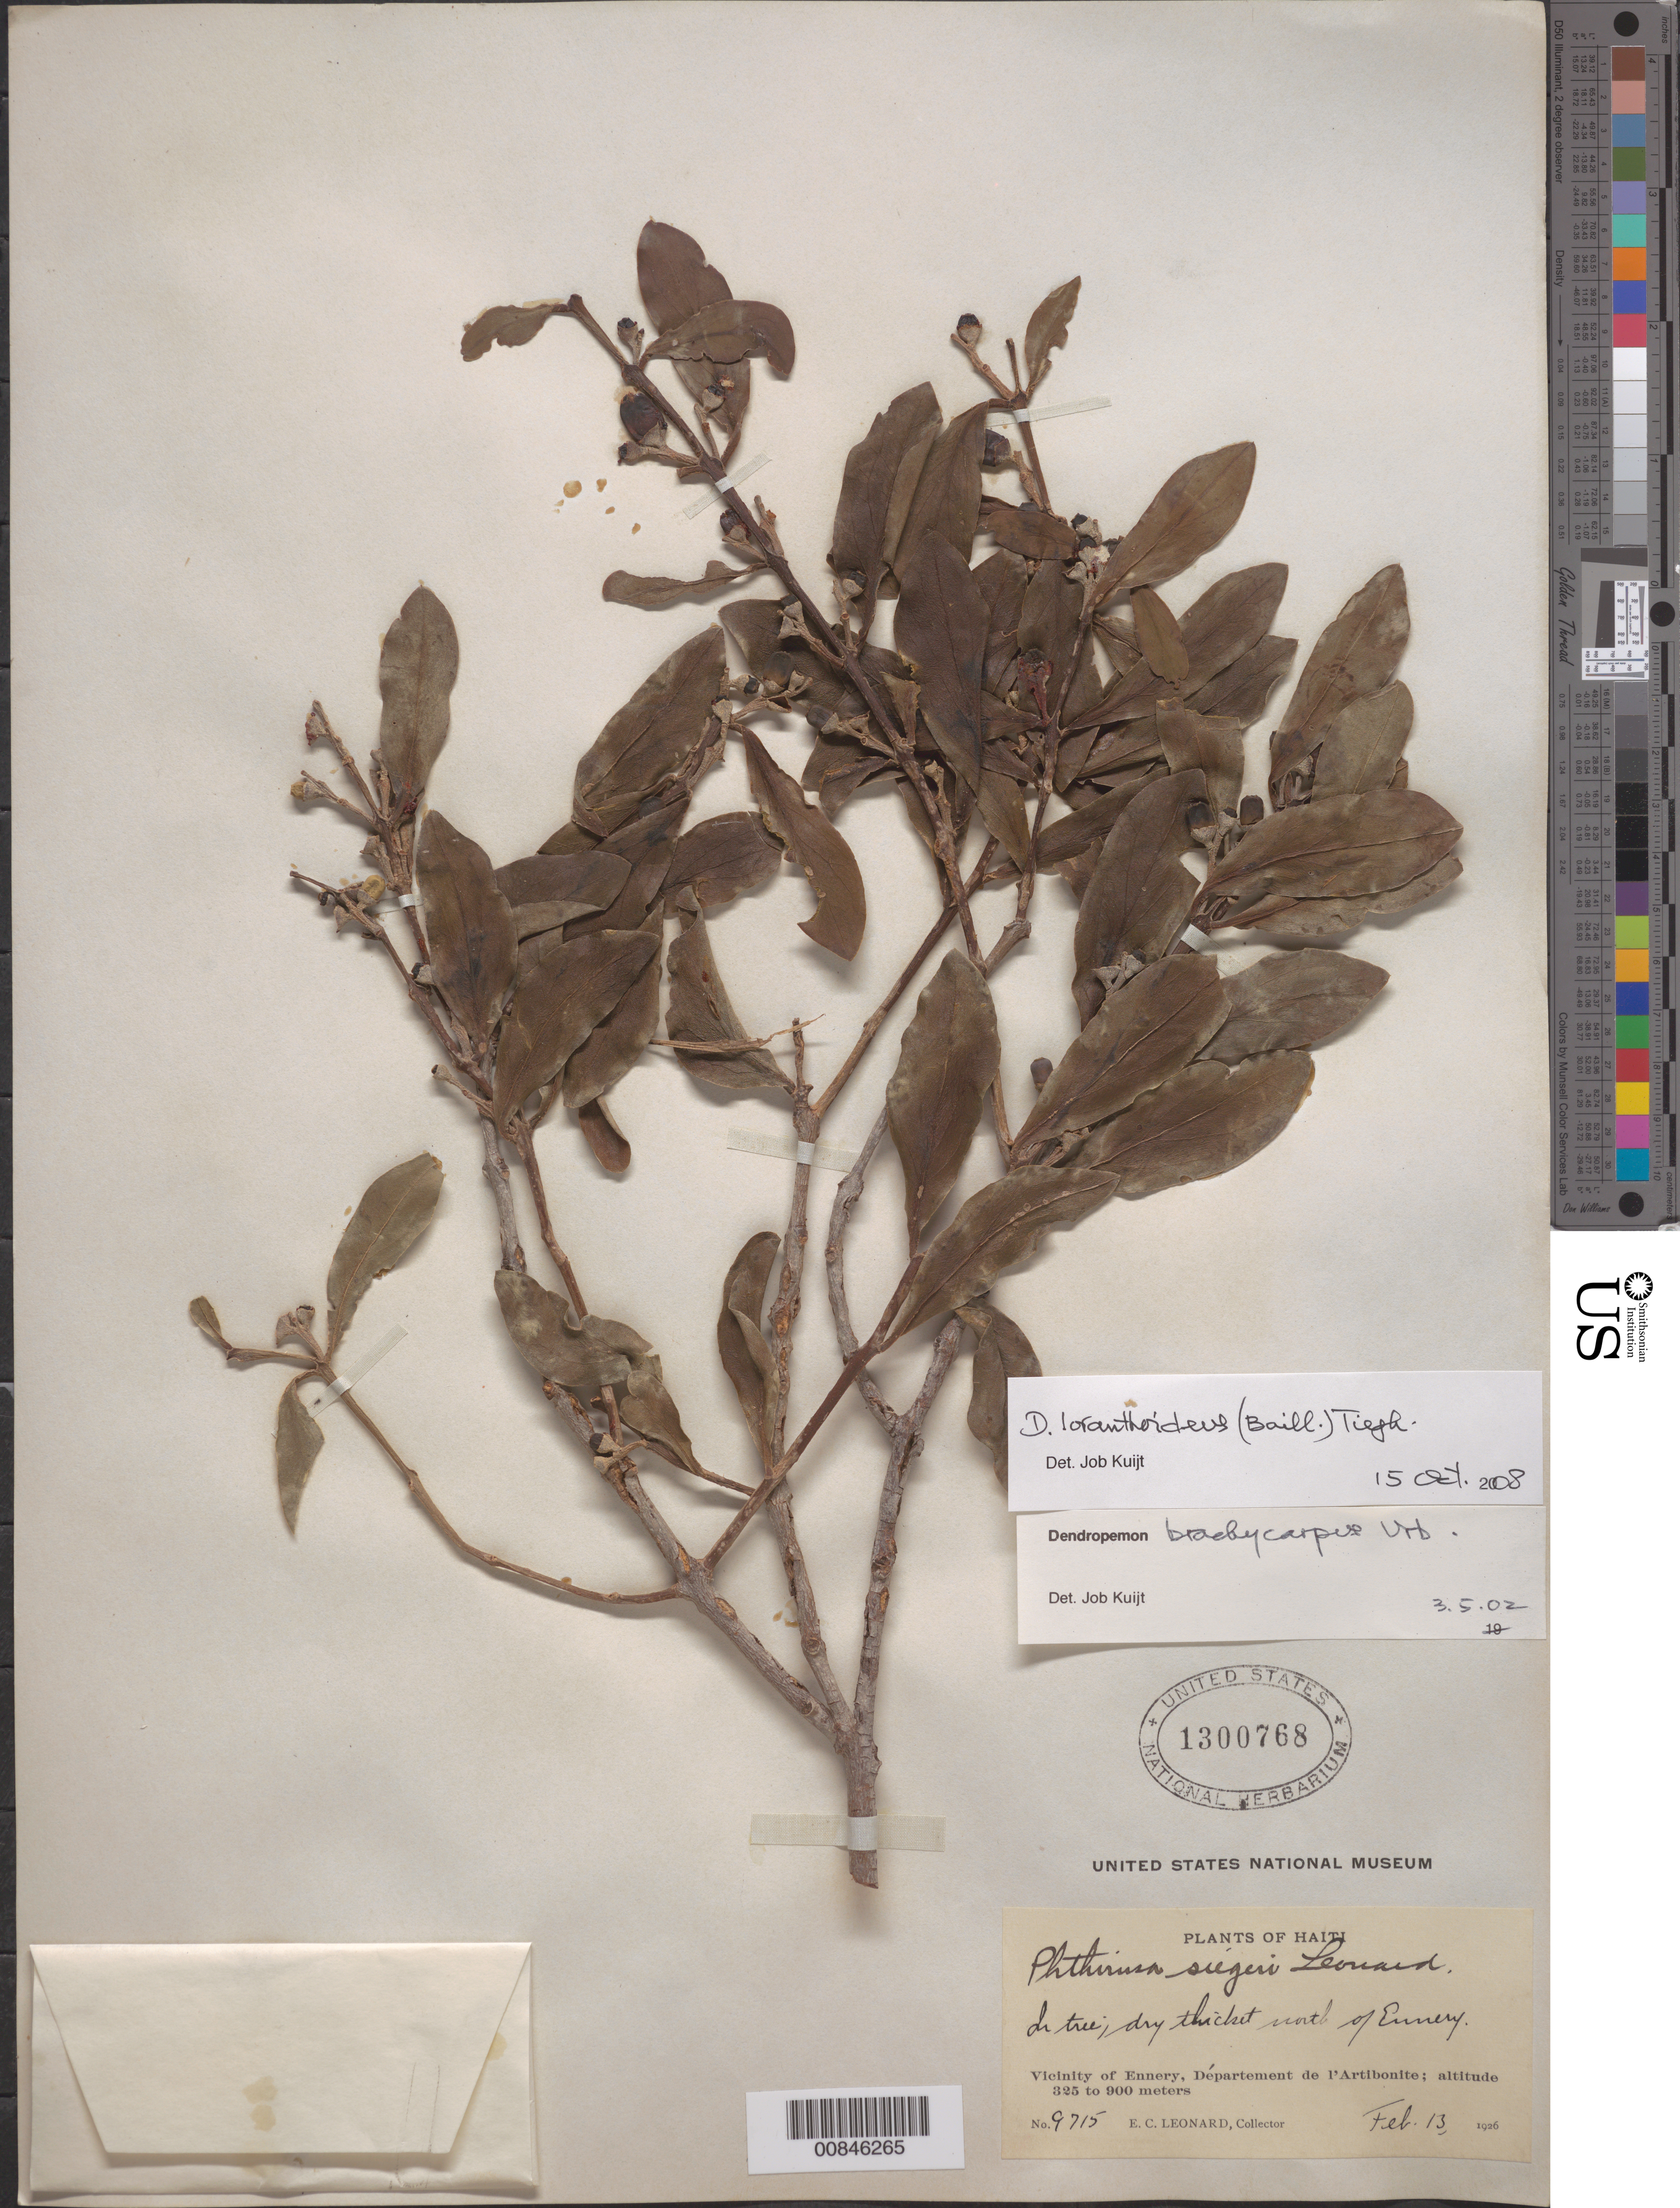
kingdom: Plantae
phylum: Tracheophyta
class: Magnoliopsida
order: Santalales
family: Loranthaceae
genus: Phthirusa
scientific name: Phthirusa sp.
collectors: E. C. Leonard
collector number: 9715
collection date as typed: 13 Feb 1926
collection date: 1926-02-13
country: Haiti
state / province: Artibonite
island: Hispaniola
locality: Dry thicket north of Ennery.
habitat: In tree; dry thicket.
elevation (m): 325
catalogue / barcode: US 1300768